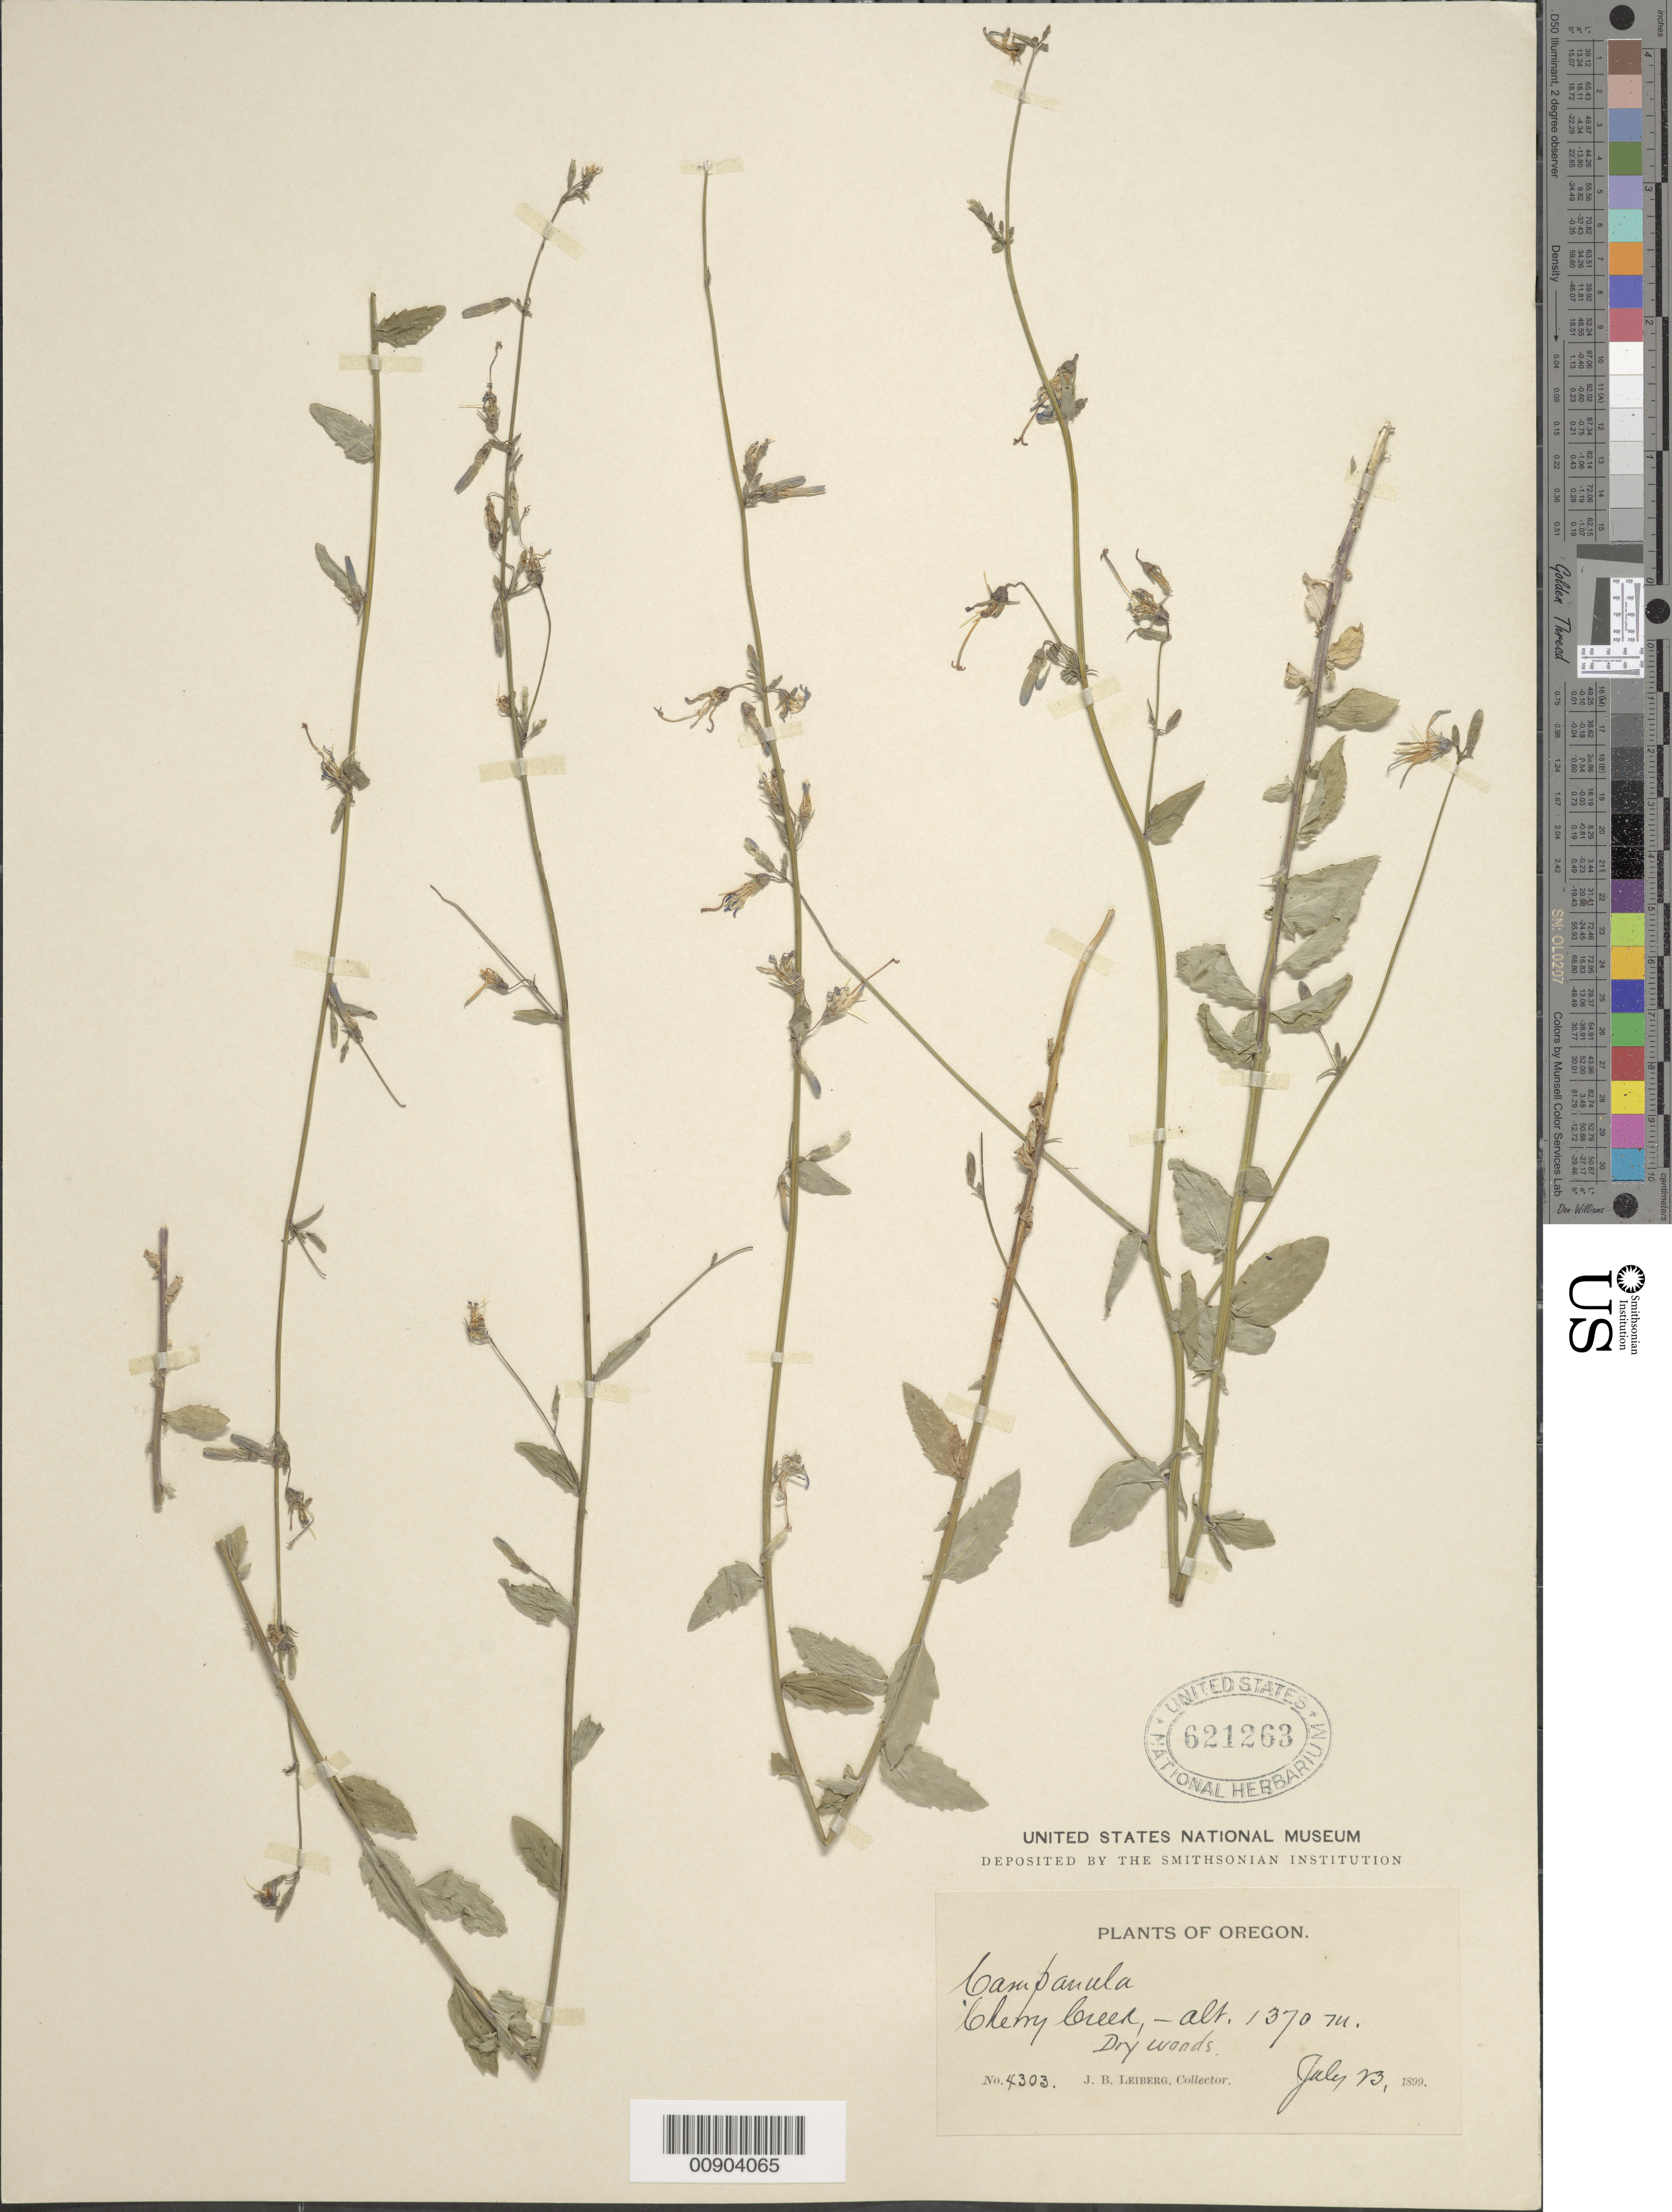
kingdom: Plantae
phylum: Tracheophyta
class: Magnoliopsida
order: Asterales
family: Campanulaceae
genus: Campanula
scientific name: Campanula prenanthoides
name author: Durand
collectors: J. Leiberg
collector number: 4303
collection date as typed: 23 Jul 1899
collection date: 1899-07-23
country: United States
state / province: Oregon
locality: Cherry creek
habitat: dry woods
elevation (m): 1370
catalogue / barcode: US 621263